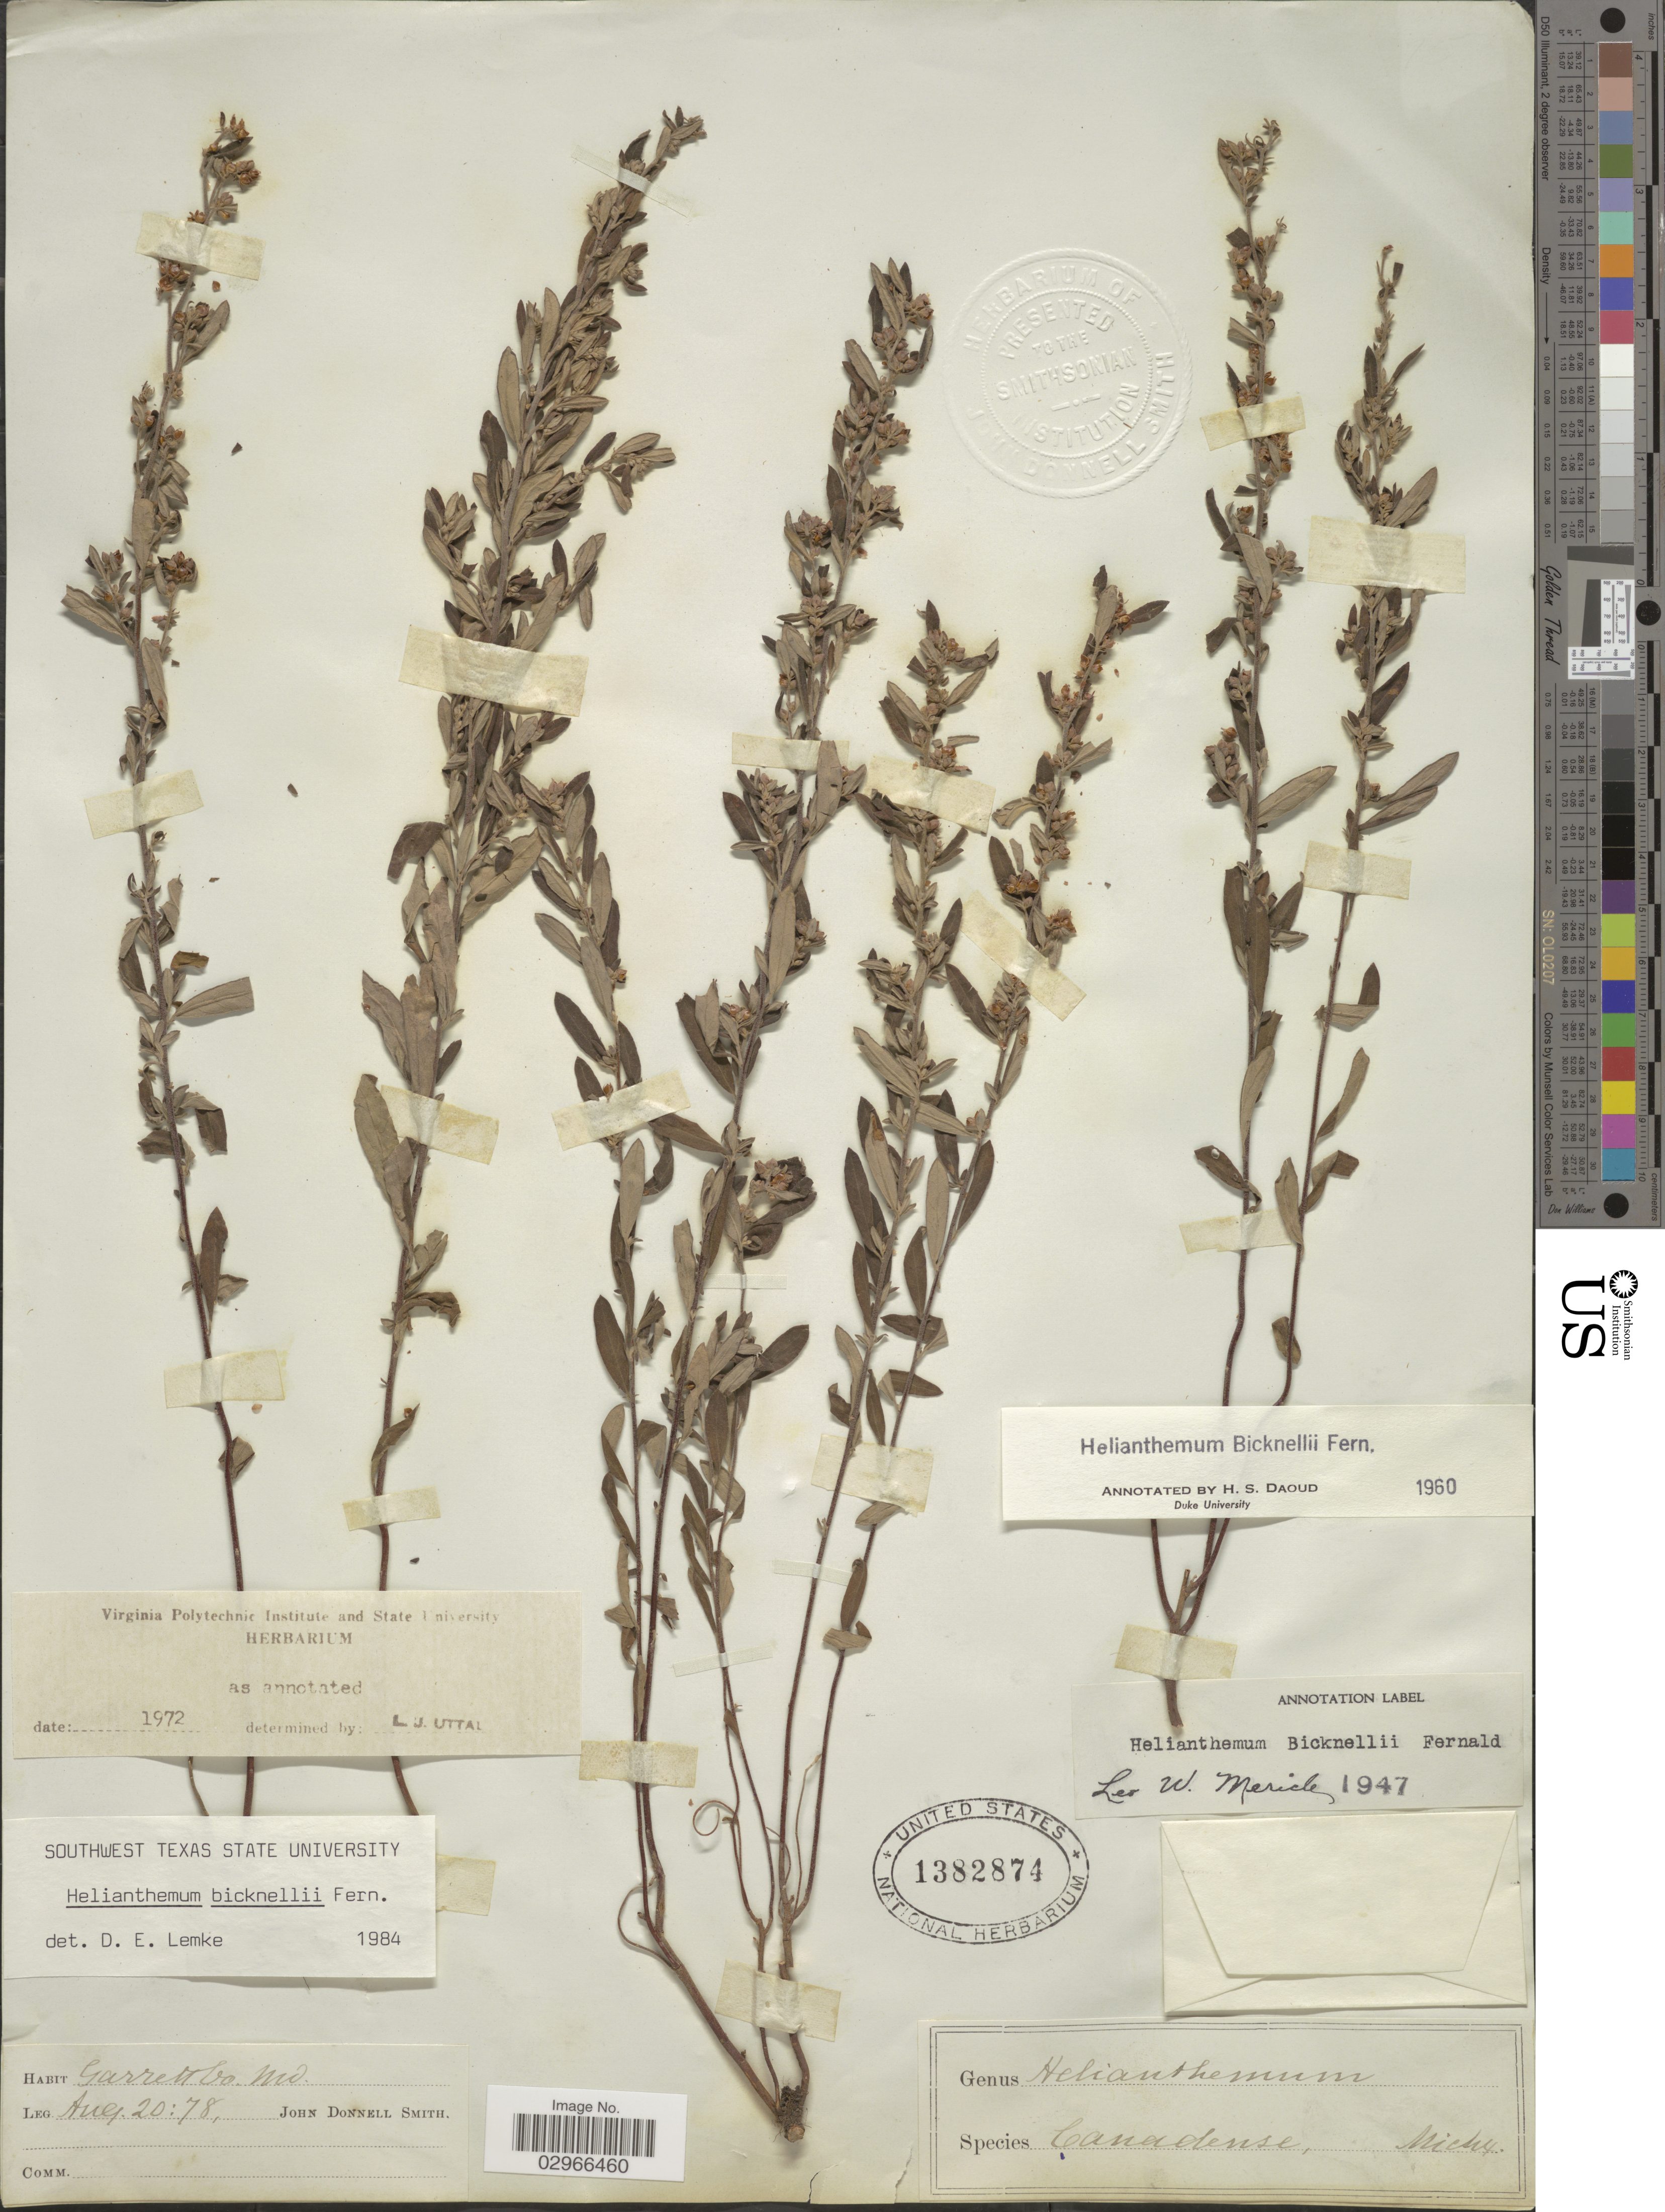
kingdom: Plantae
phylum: Tracheophyta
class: Magnoliopsida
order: Malvales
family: Cistaceae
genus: Helianthemum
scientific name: Helianthemum bicknellii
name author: Fernald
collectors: J. Donnell Smith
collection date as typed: Transcribed d/m/y: 20/8/78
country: United States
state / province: Maryland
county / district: Garrett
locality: Garrett Co. Md.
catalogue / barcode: US 1382874